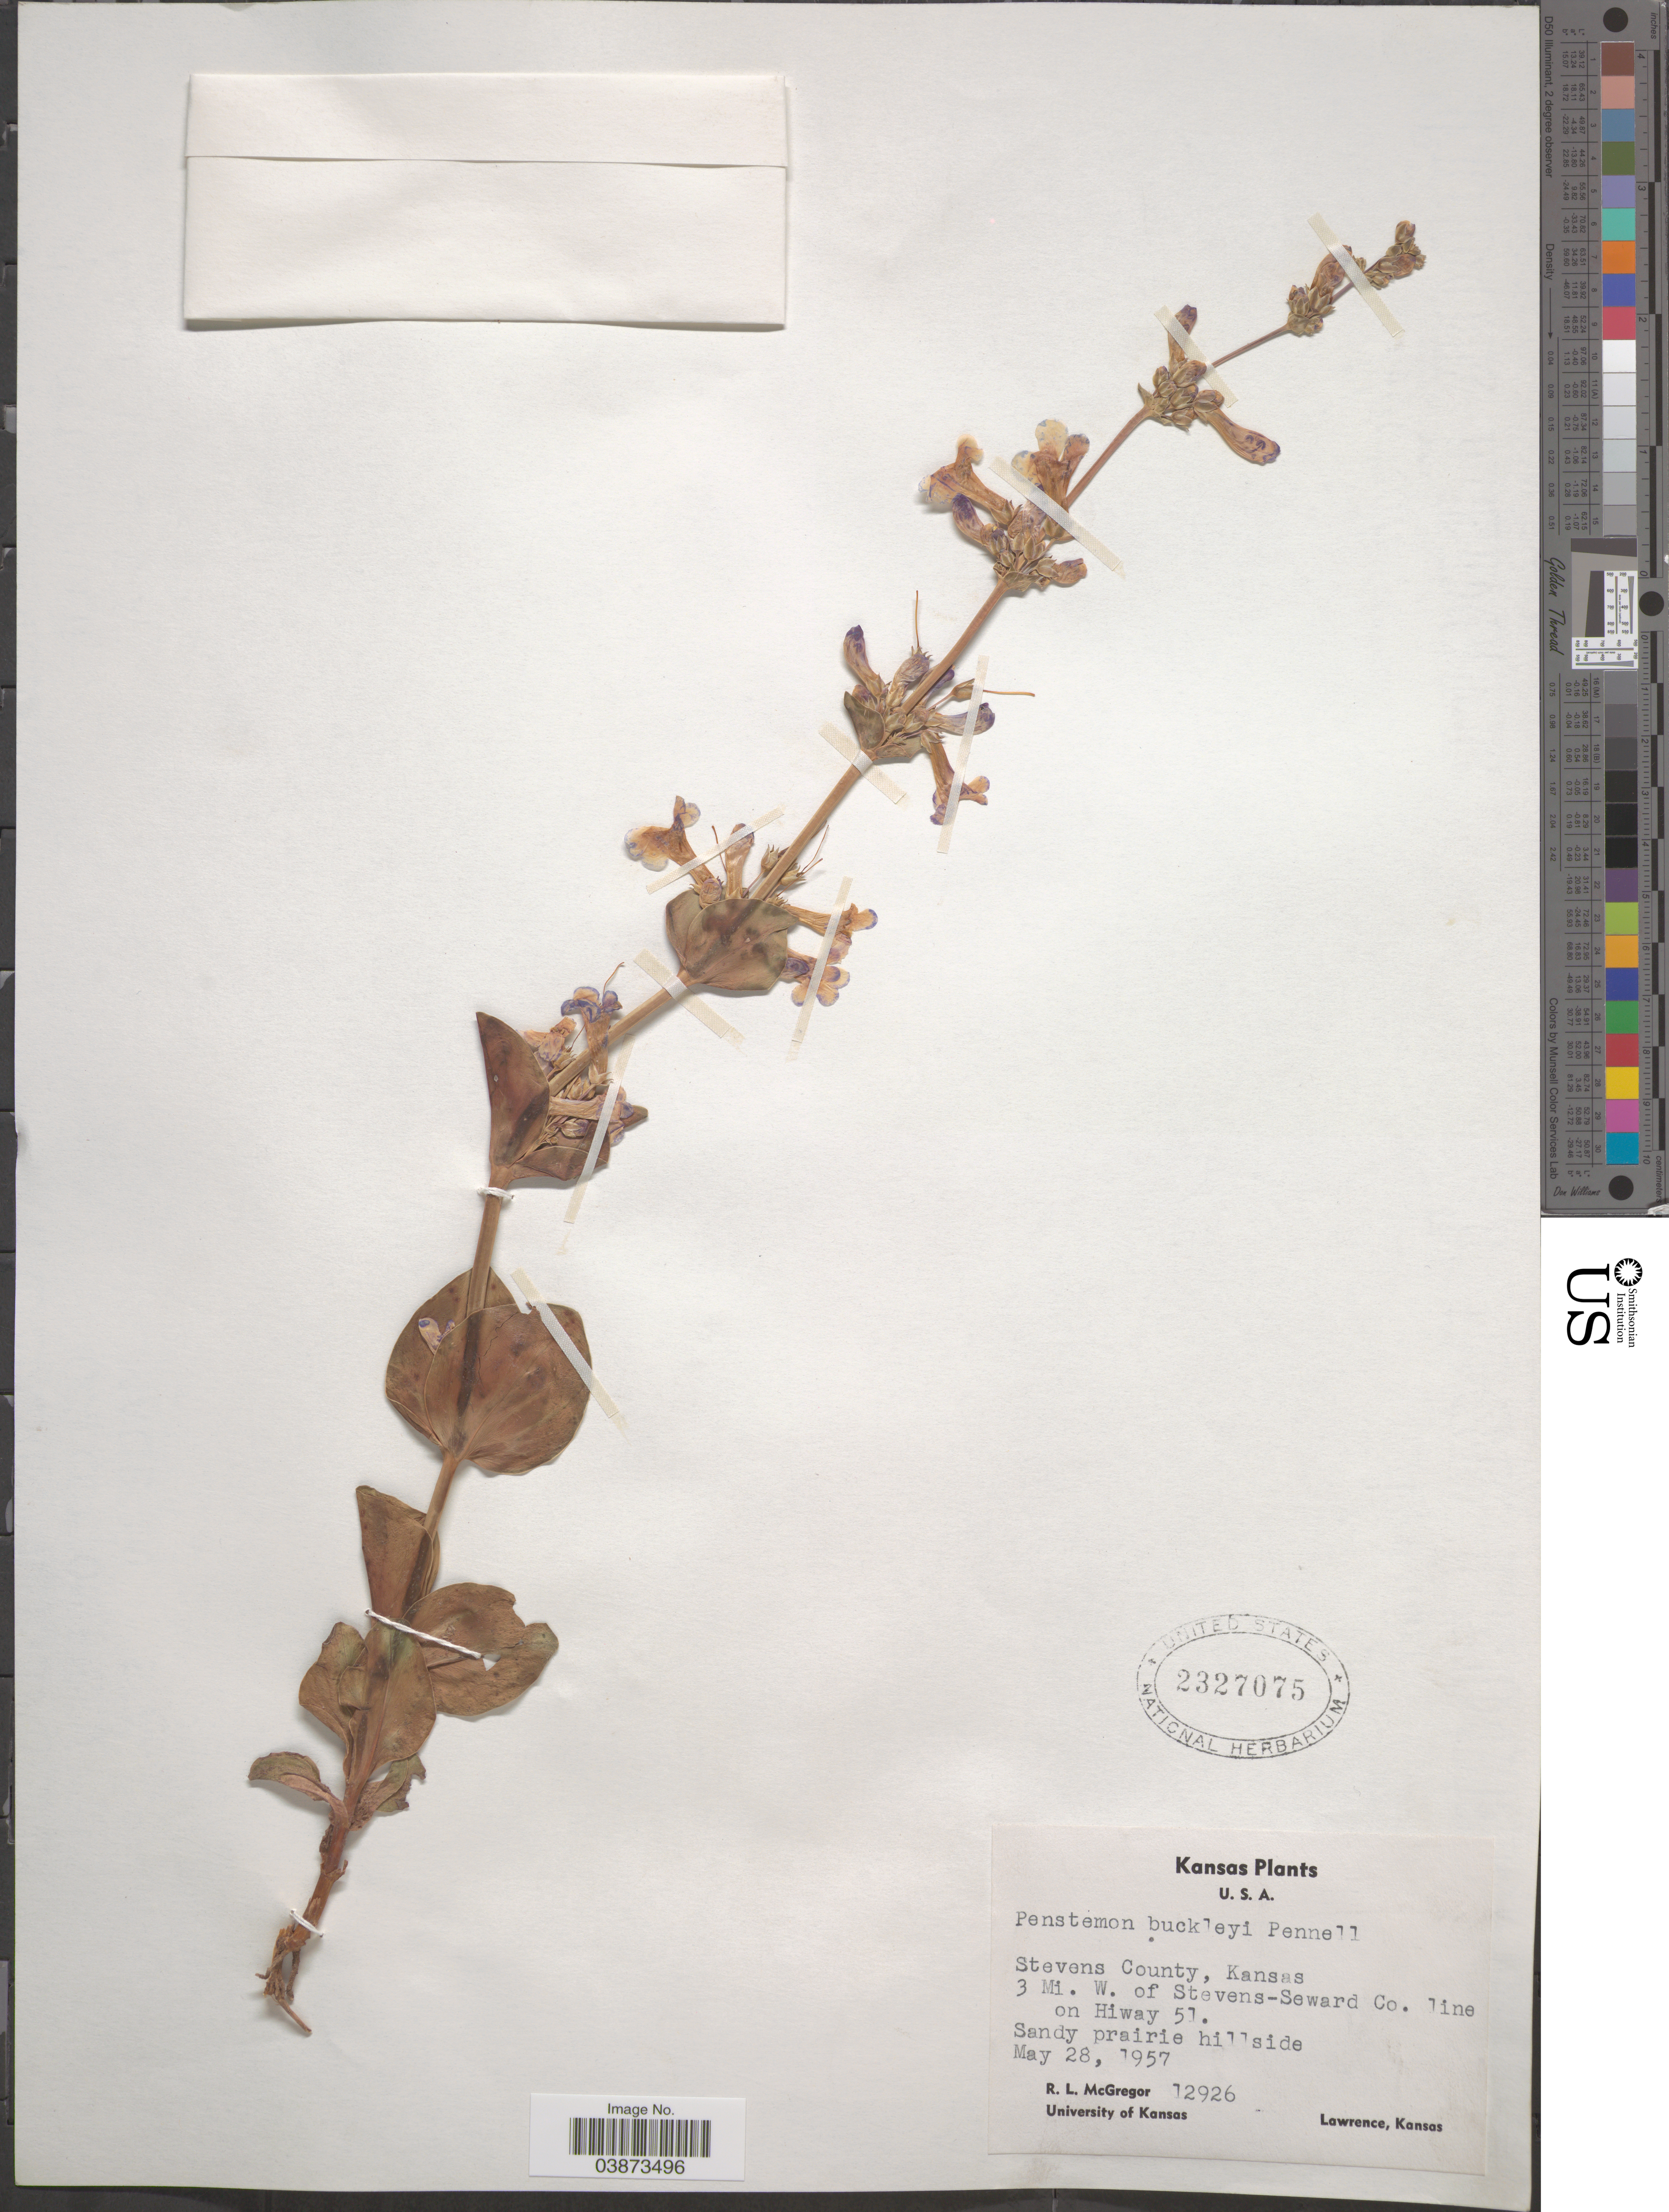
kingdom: Plantae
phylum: Tracheophyta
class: Magnoliopsida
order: Lamiales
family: Plantaginaceae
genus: Penstemon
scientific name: Penstemon buckleyi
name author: Pennell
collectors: R. McGregor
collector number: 12926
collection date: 1957-05-28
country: United States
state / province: Kansas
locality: Stevens County. 3 Mi. W. of Stevens-Seward Co. line on Hiway 51.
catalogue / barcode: US 2327075